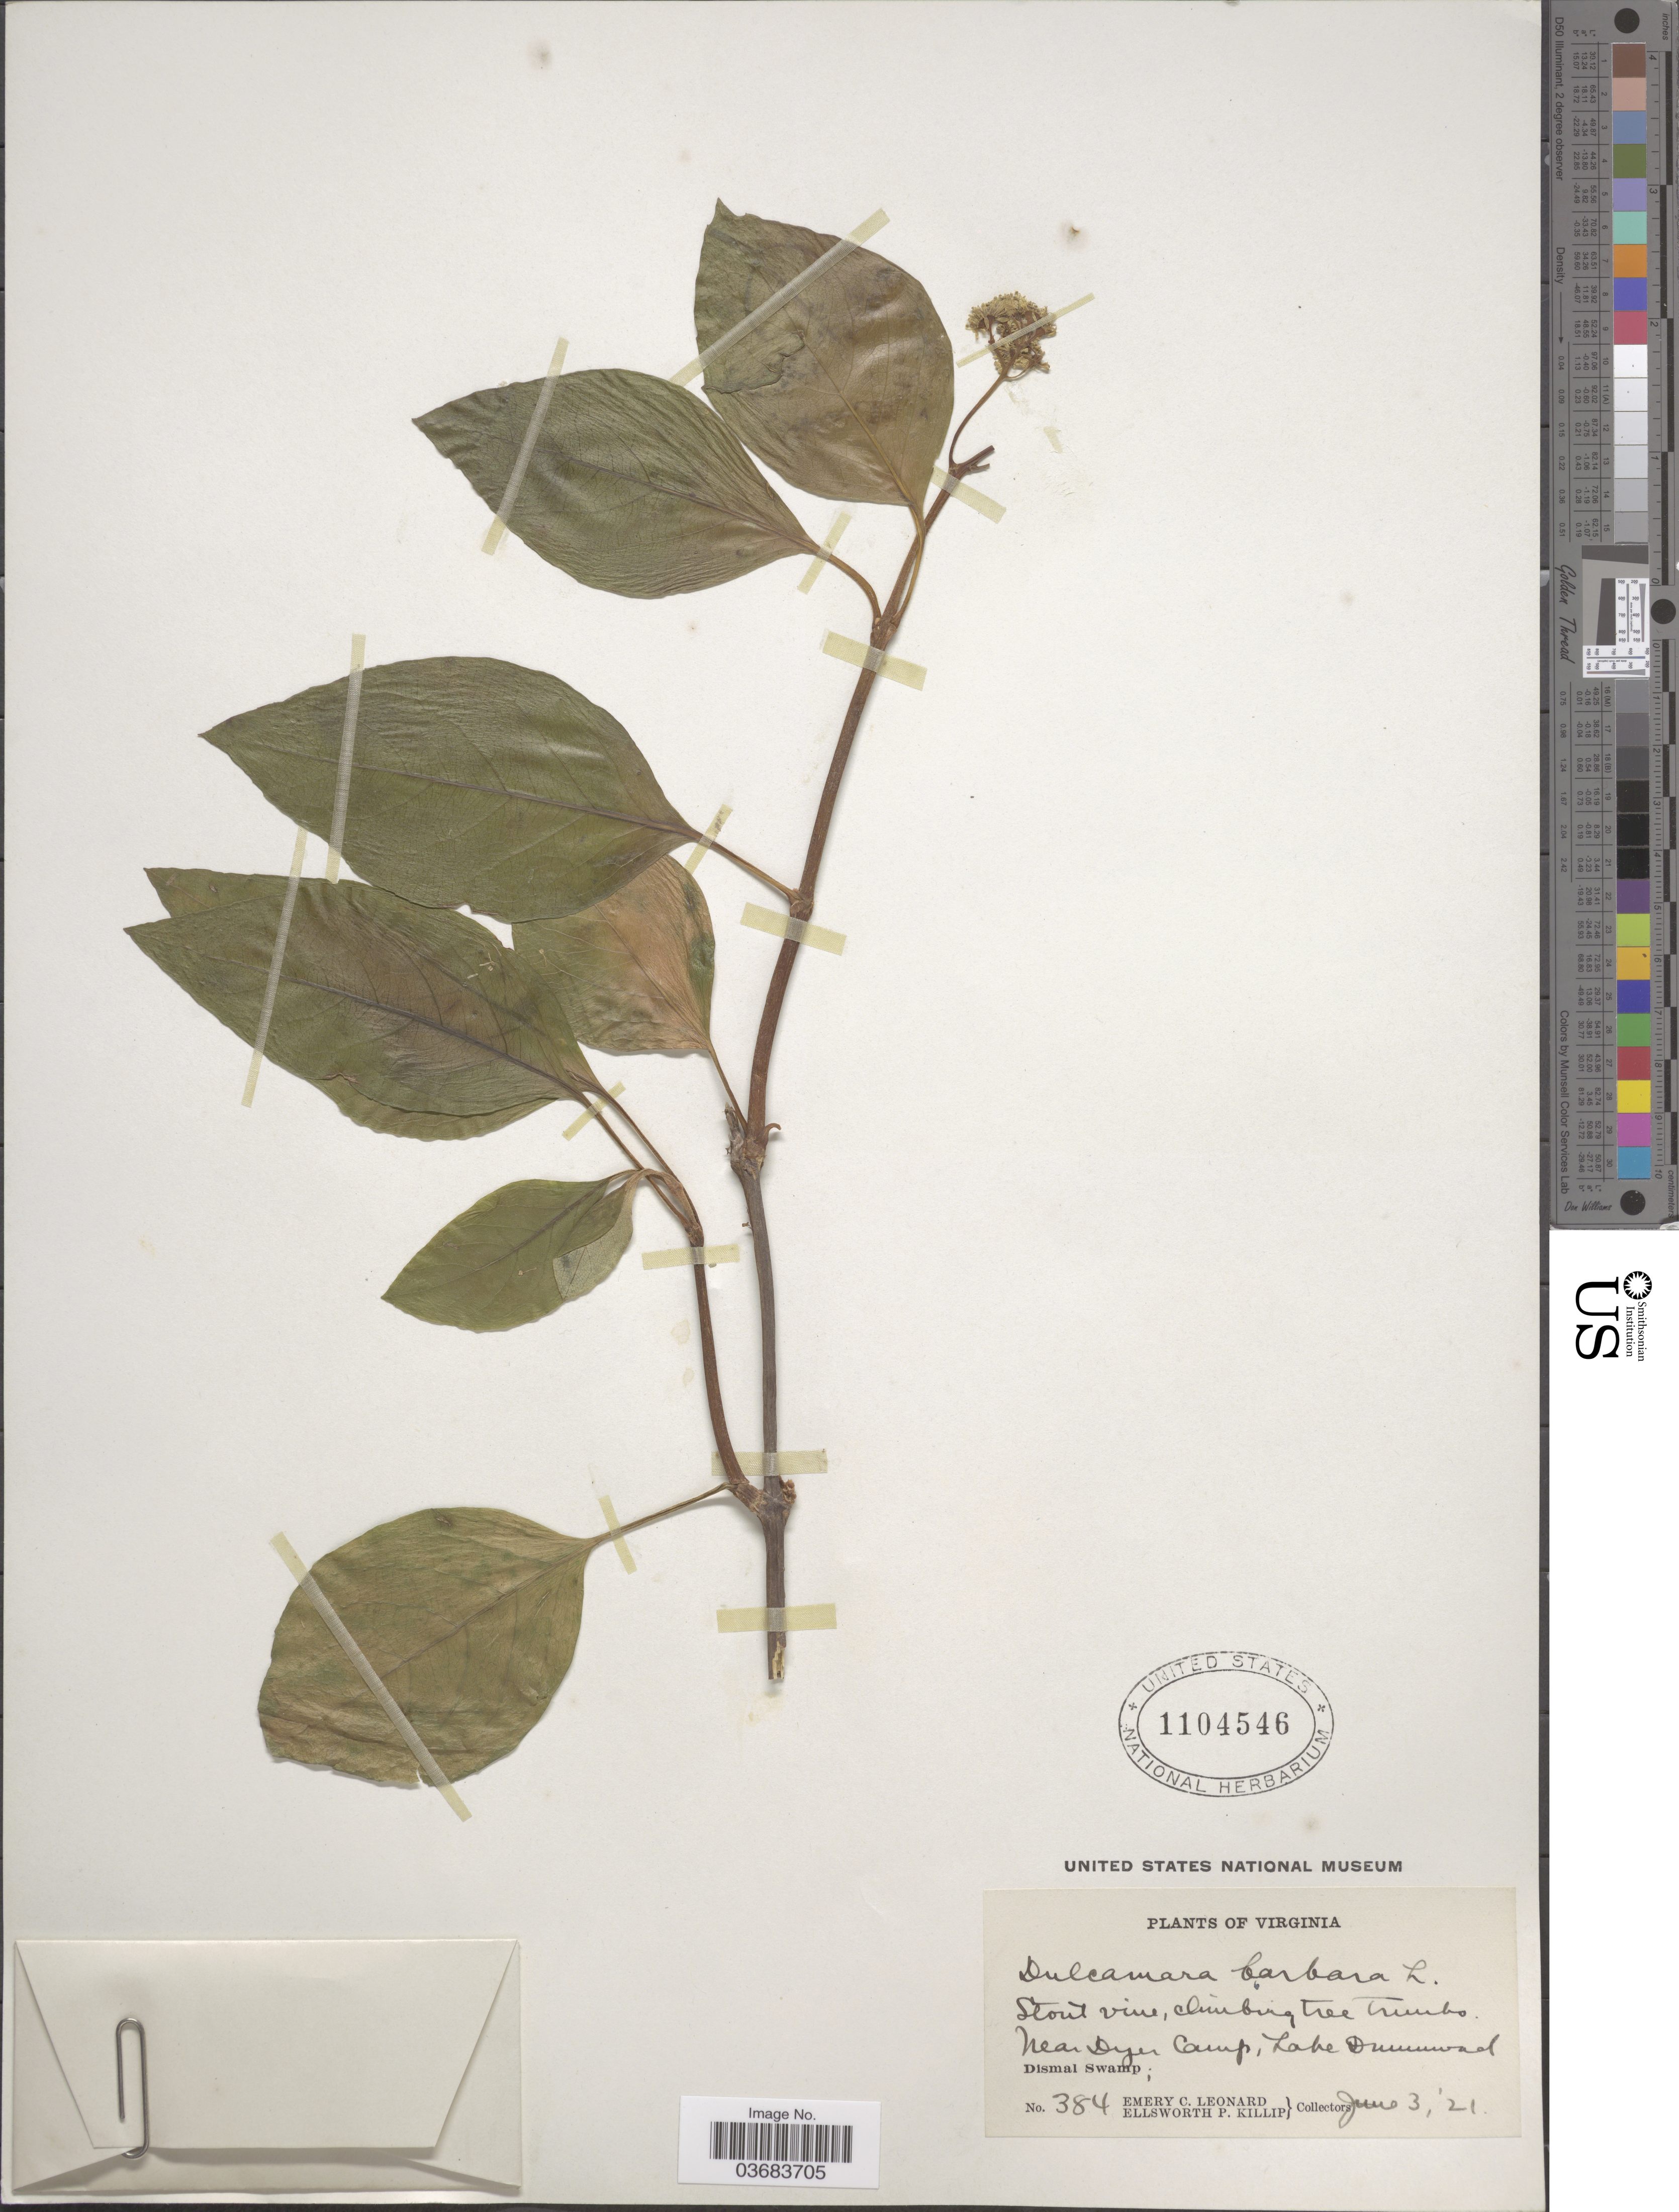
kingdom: Plantae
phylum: Tracheophyta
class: Magnoliopsida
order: Cornales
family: Hydrangeaceae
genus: Hydrangea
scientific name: Hydrangea barbara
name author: (L.) Bernd Schulz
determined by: Strong, Mark T., (BOT), Smithsonian Institution - National Museum of Natural History (UNITED STATES)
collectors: E. C. Leonard & E. P. Killip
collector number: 384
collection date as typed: Transcribed d/m/y: 3/6/21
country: United States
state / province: Virginia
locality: Near Dyer Camp, Lake Drummond. Dismal Swamp.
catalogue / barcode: US 1104546